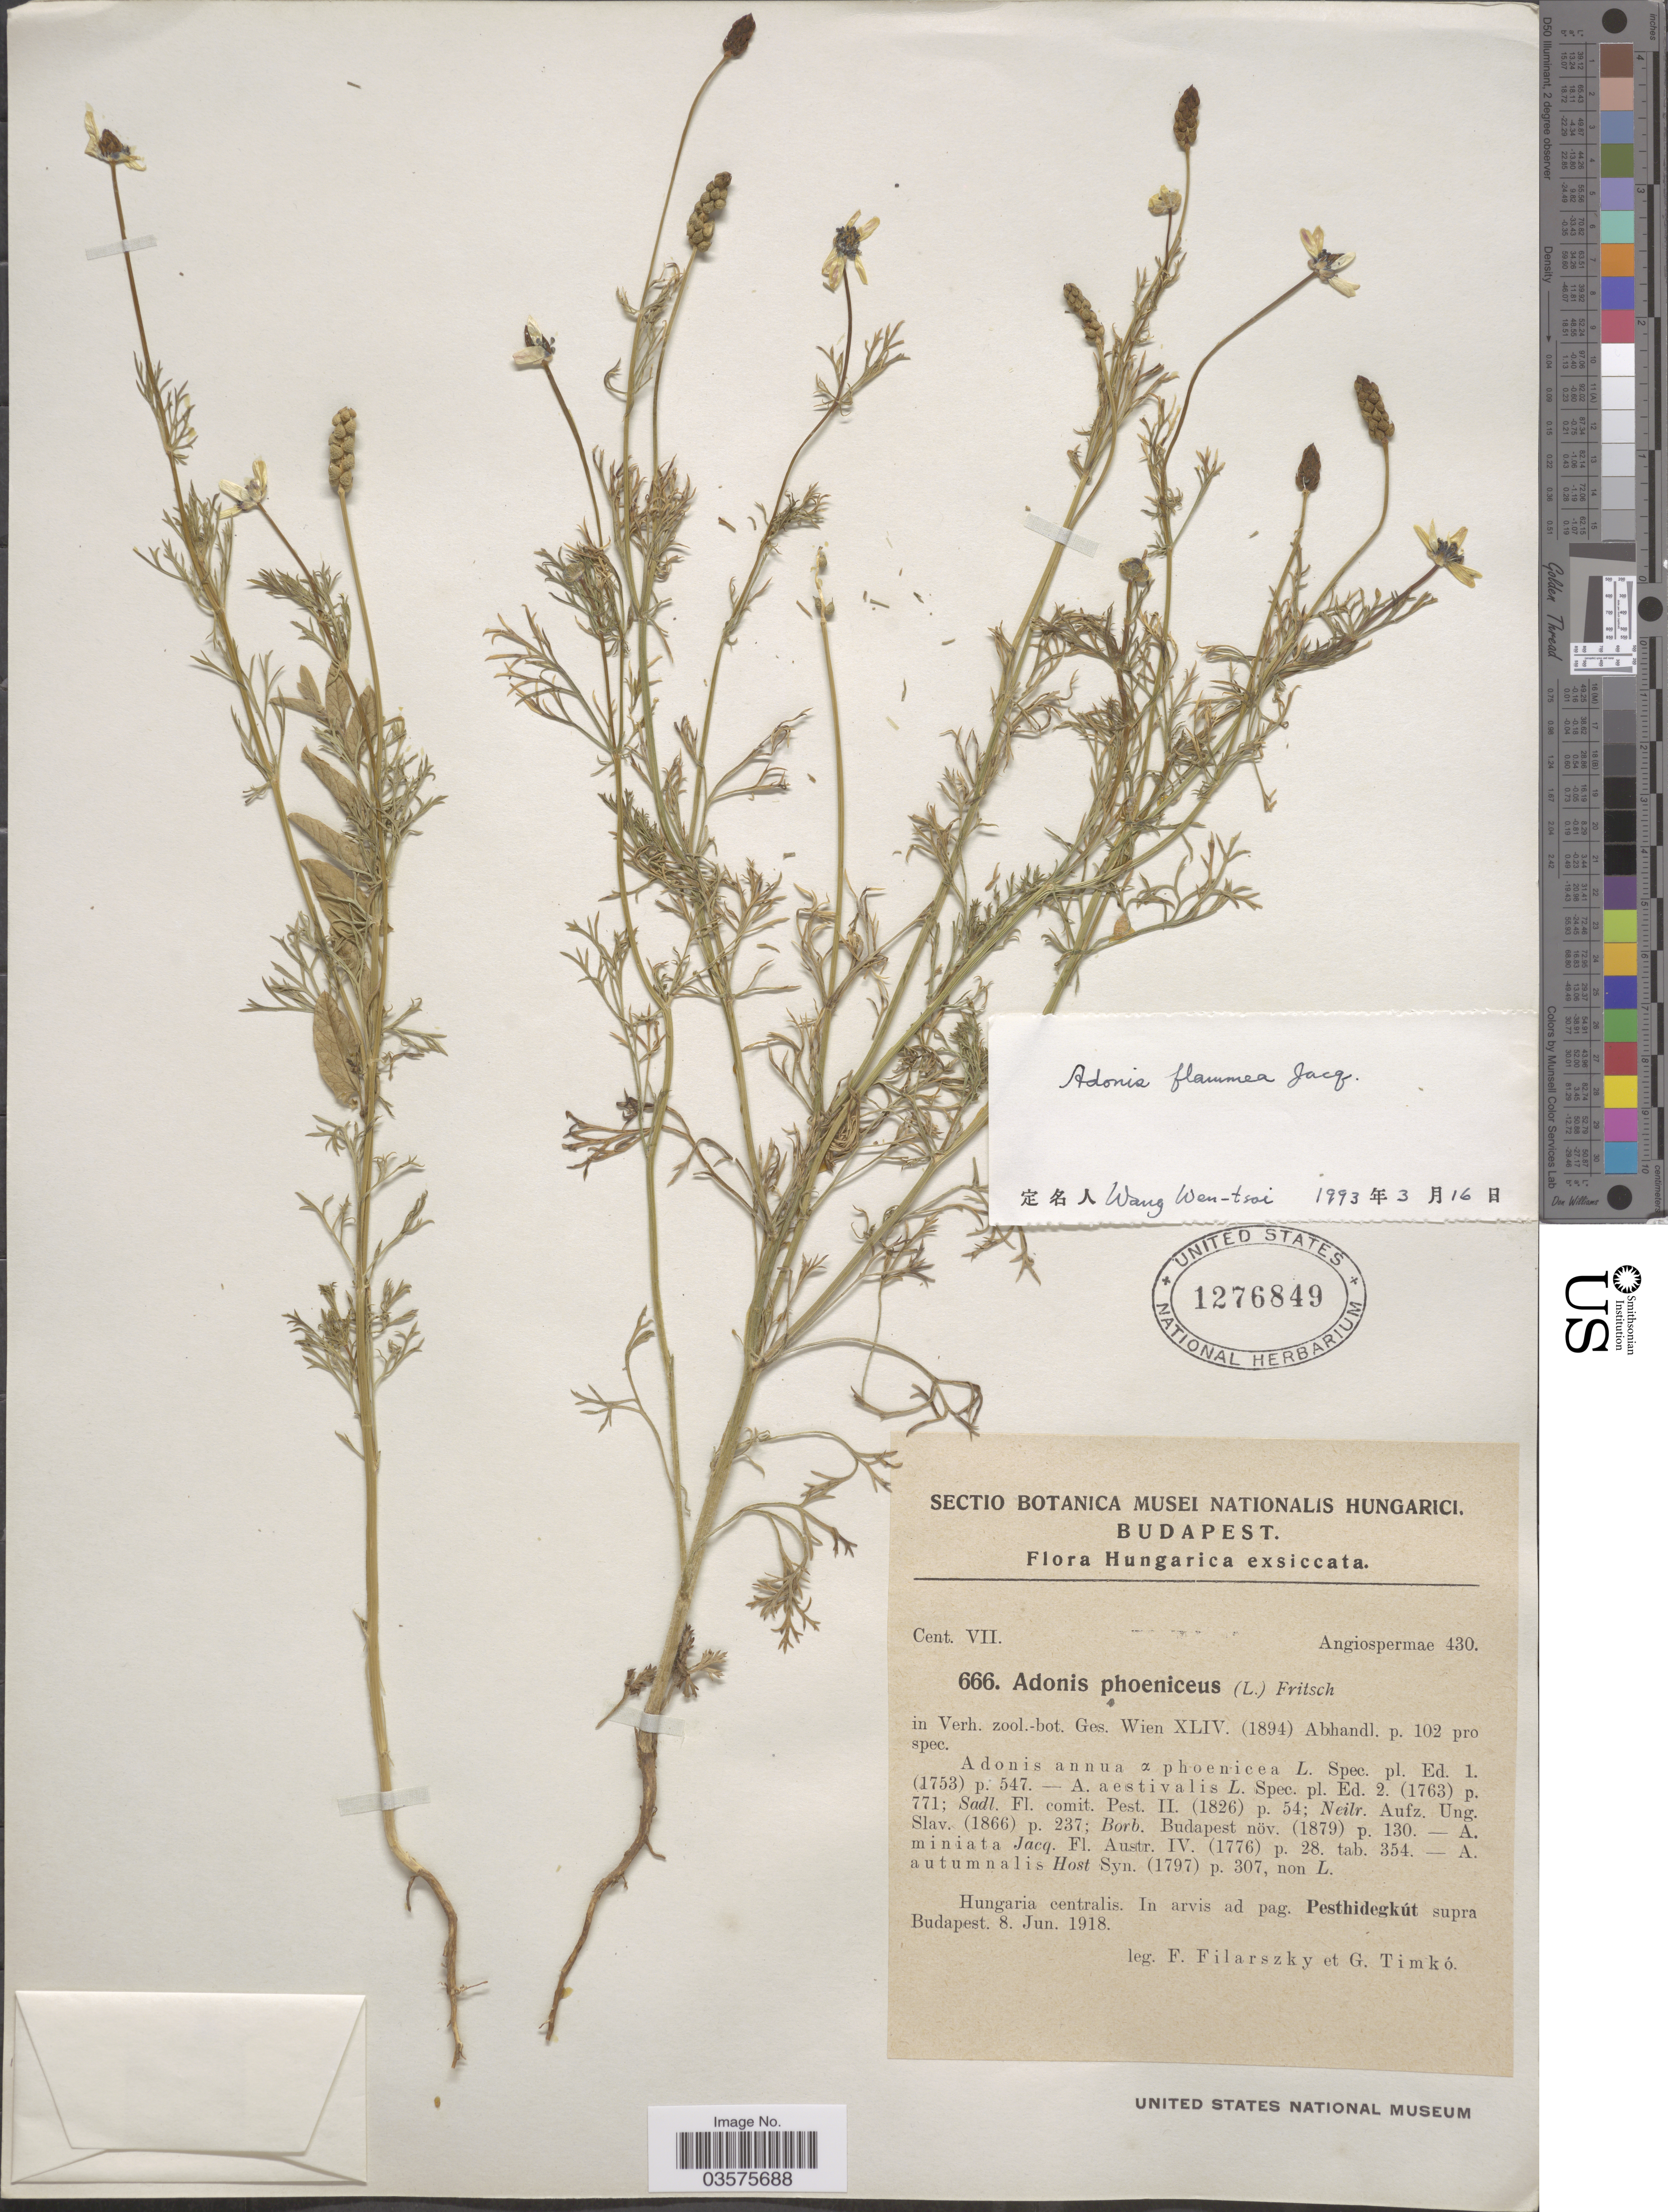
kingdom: Plantae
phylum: Tracheophyta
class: Magnoliopsida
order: Ranunculales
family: Ranunculaceae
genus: Adonis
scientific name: Adonis flammea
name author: Jacq.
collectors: F. Filarszky & G. Timko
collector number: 666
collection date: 1918-06-08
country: Hungary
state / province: Budapest, Capital District of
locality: Hungaria centralis. In arvis ad pag. Pesthidegkút supra Budapest.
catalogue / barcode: US 1276849